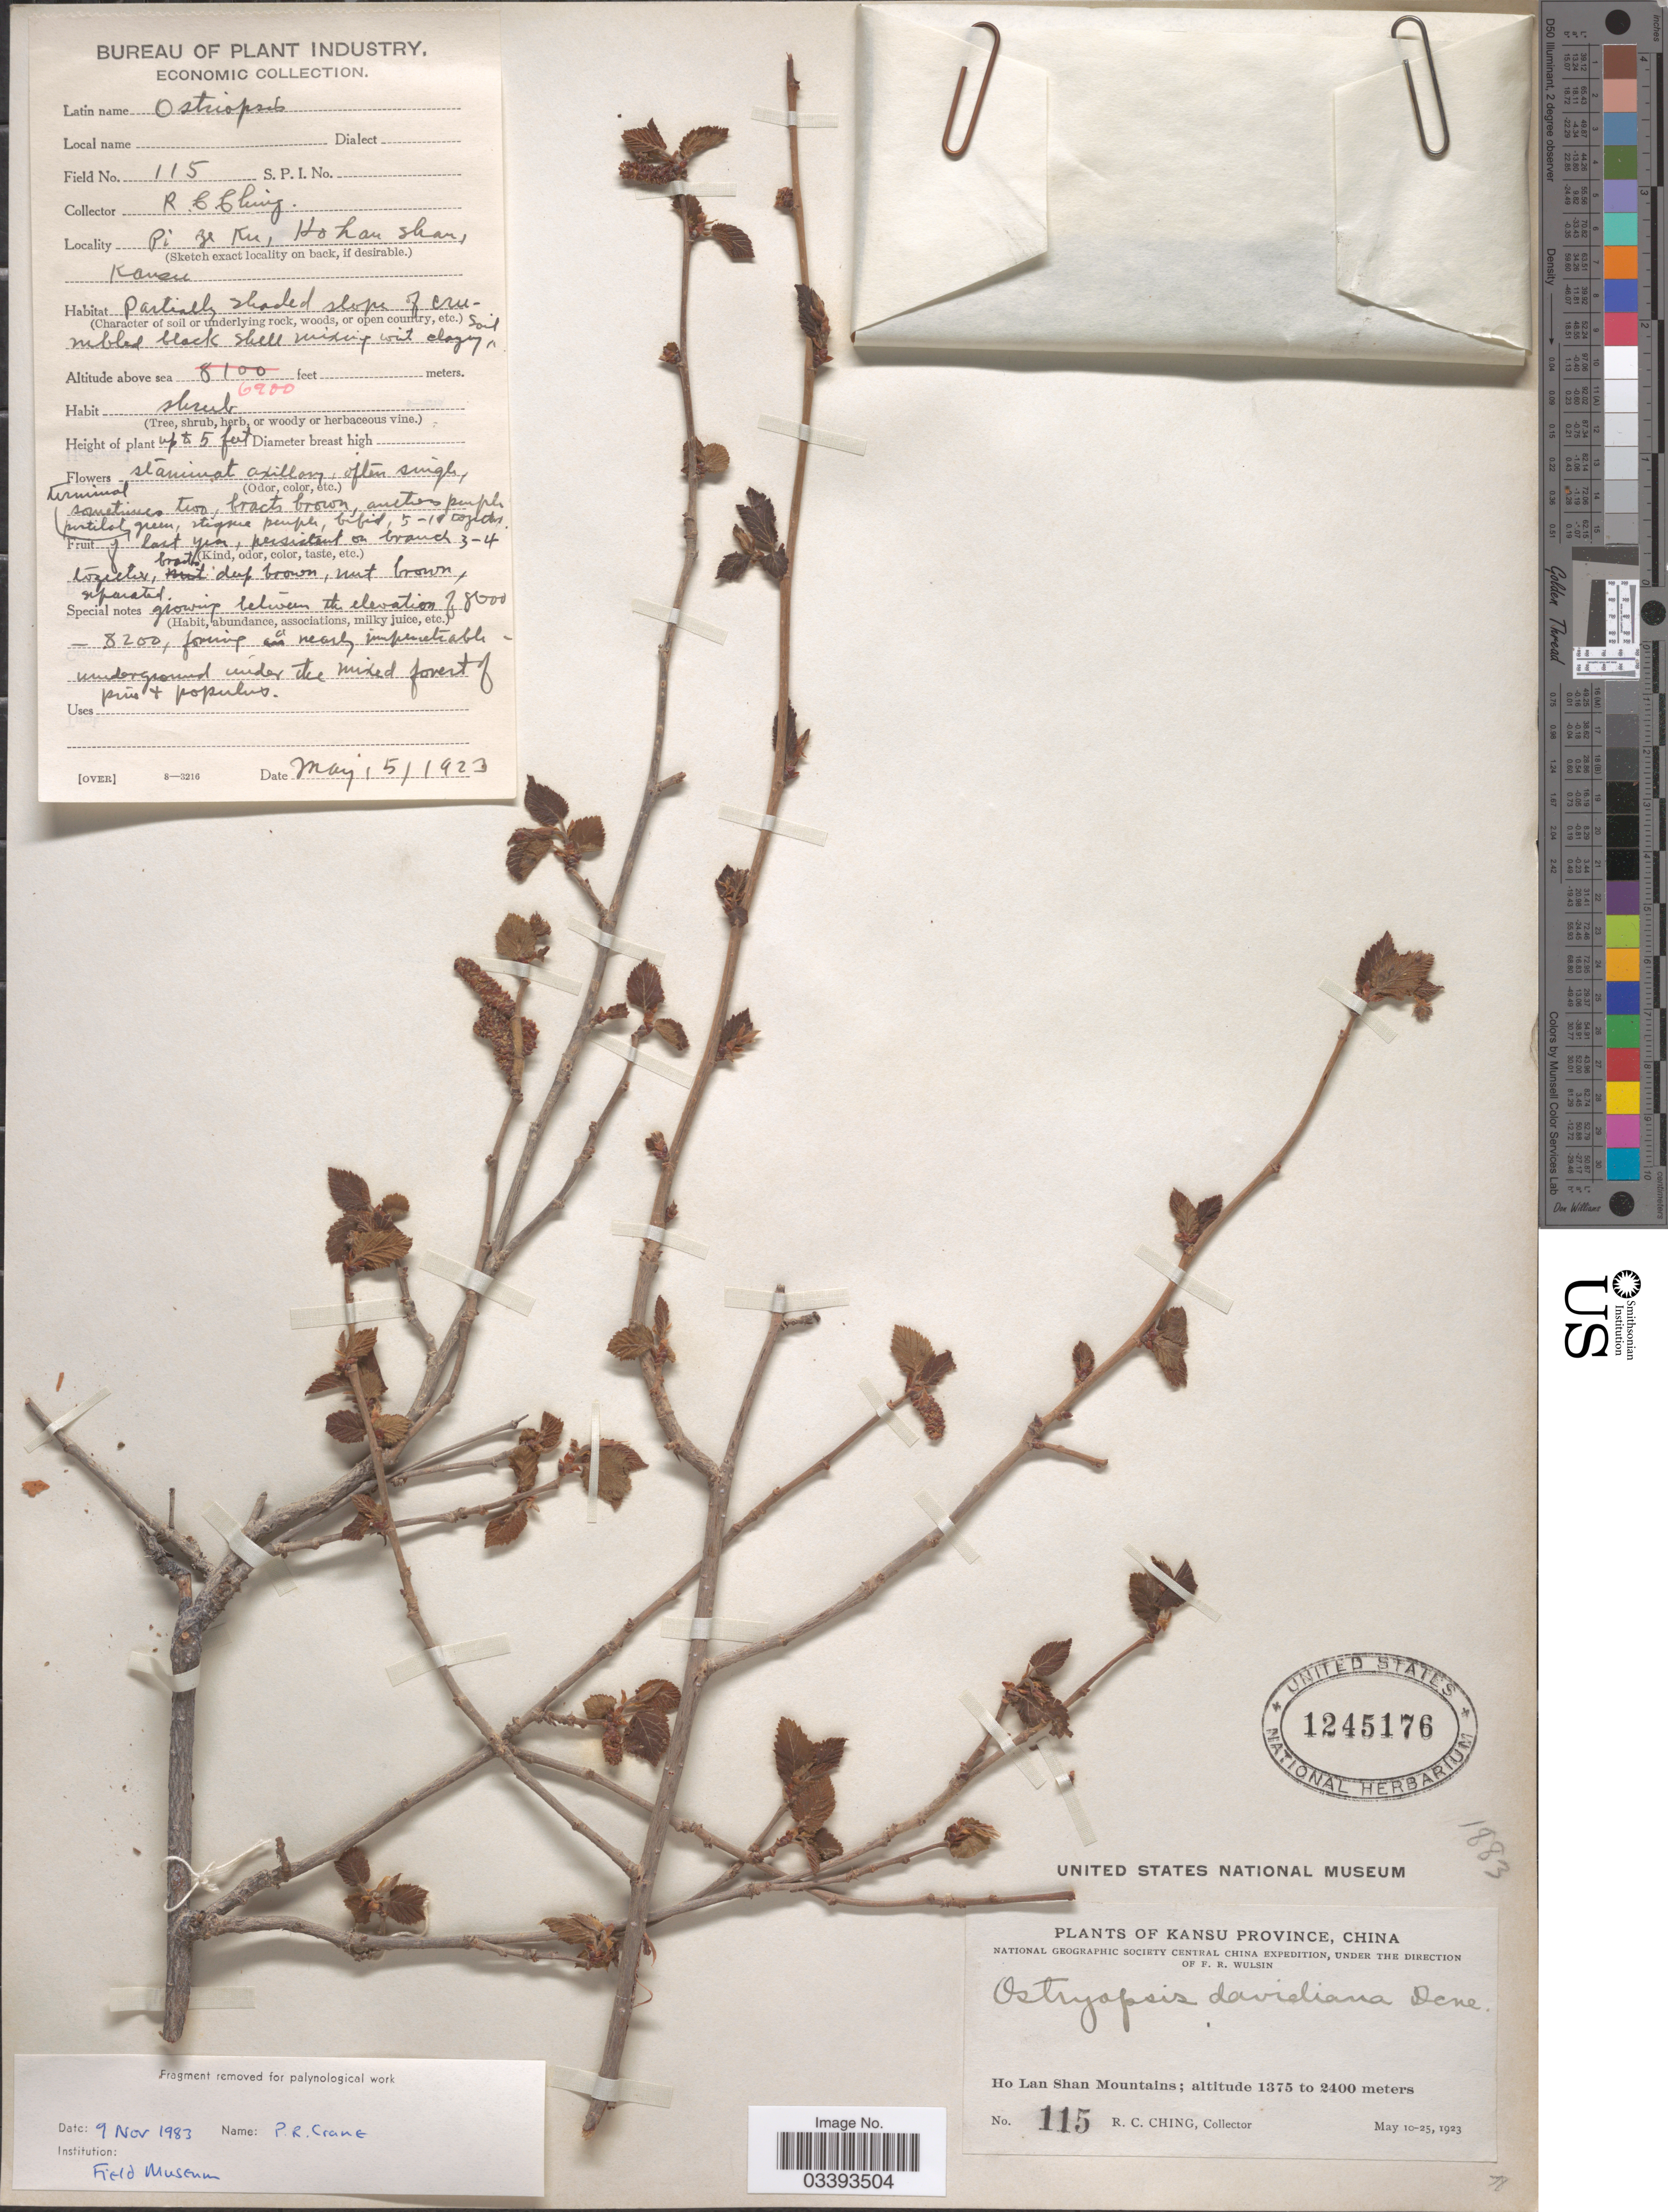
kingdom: Plantae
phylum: Tracheophyta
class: Magnoliopsida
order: Fagales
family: Betulaceae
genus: Ostryopsis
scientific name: Ostryopsis davidiana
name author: Decne.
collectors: R. C. Ching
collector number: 115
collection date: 1923-05-15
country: China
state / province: Gansu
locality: Kansu Province. Ho Lan Shan Mountains. Pi Ze Ku.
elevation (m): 2103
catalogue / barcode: US 1245176